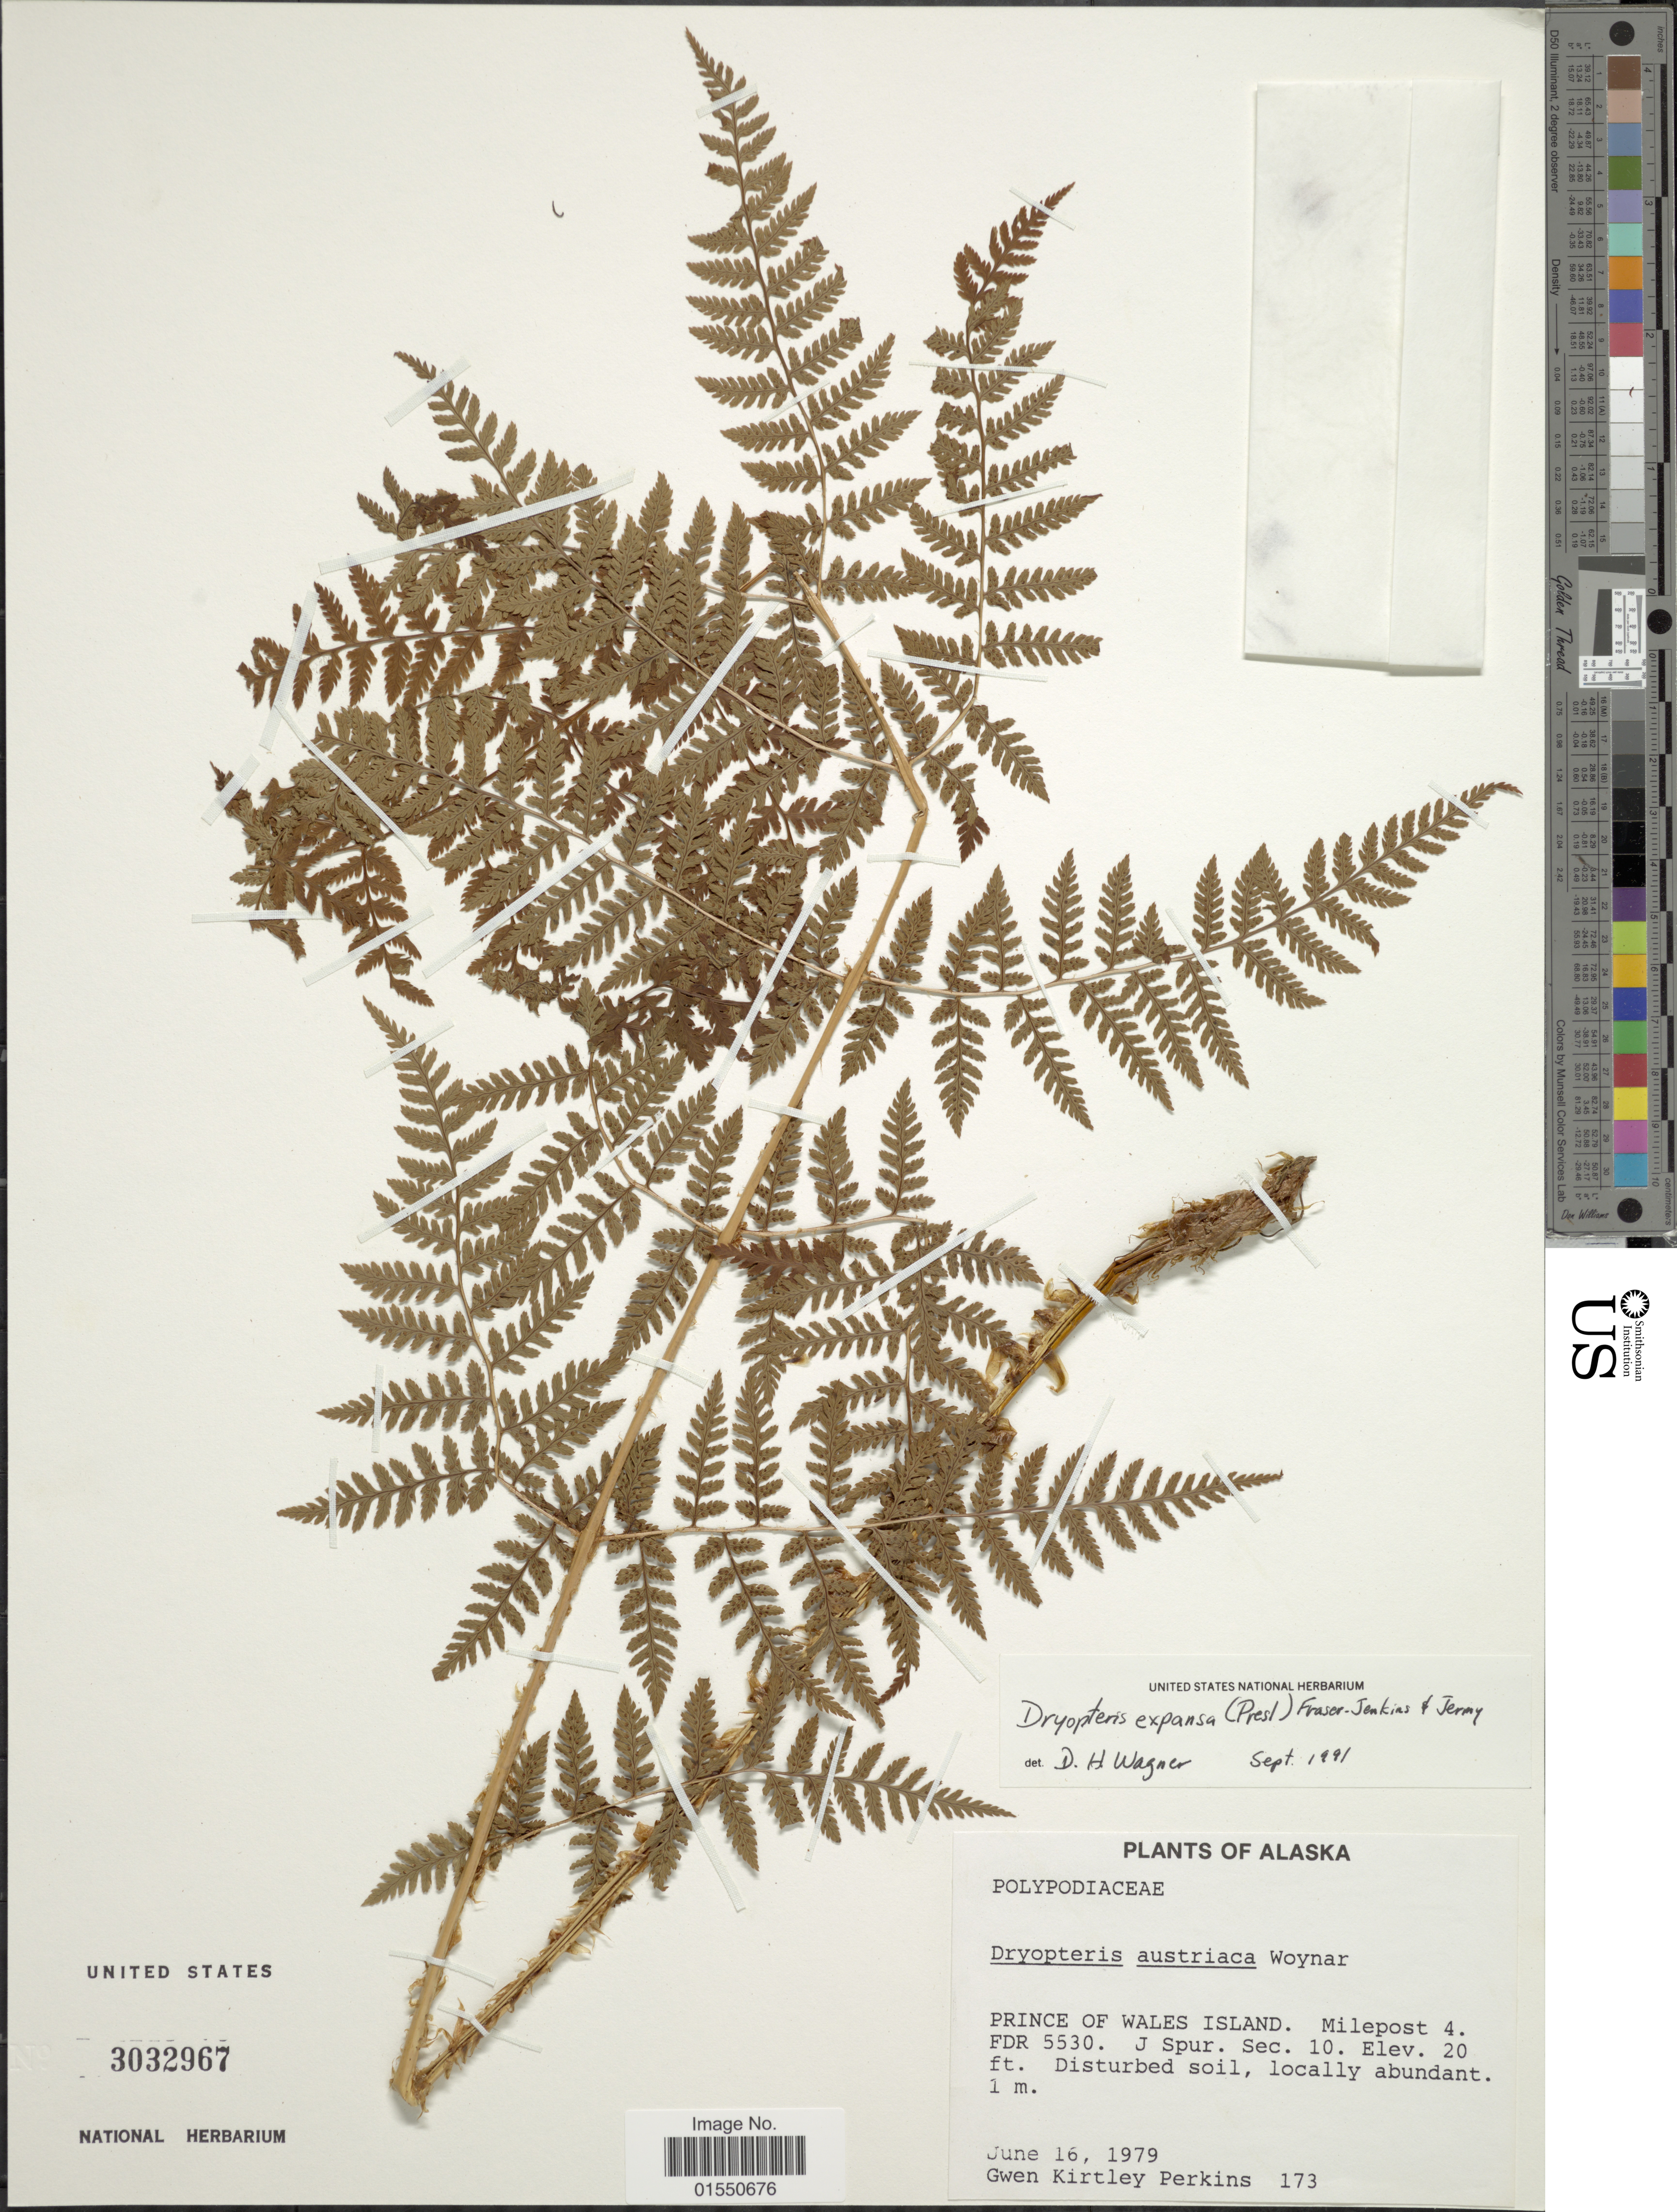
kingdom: Plantae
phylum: Tracheophyta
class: Polypodiopsida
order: Polypodiales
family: Dryopteridaceae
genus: Dryopteris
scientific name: Dryopteris expansa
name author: (C. Presl) Fraser-Jenk. & Jermy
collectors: G. K. Perkins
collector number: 173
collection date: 1979-06-16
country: United States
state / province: Alaska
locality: Prince of Wales Island. Milepost 4. FDR 5530. J Spur. Sec. 10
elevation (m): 6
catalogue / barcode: US 3032967